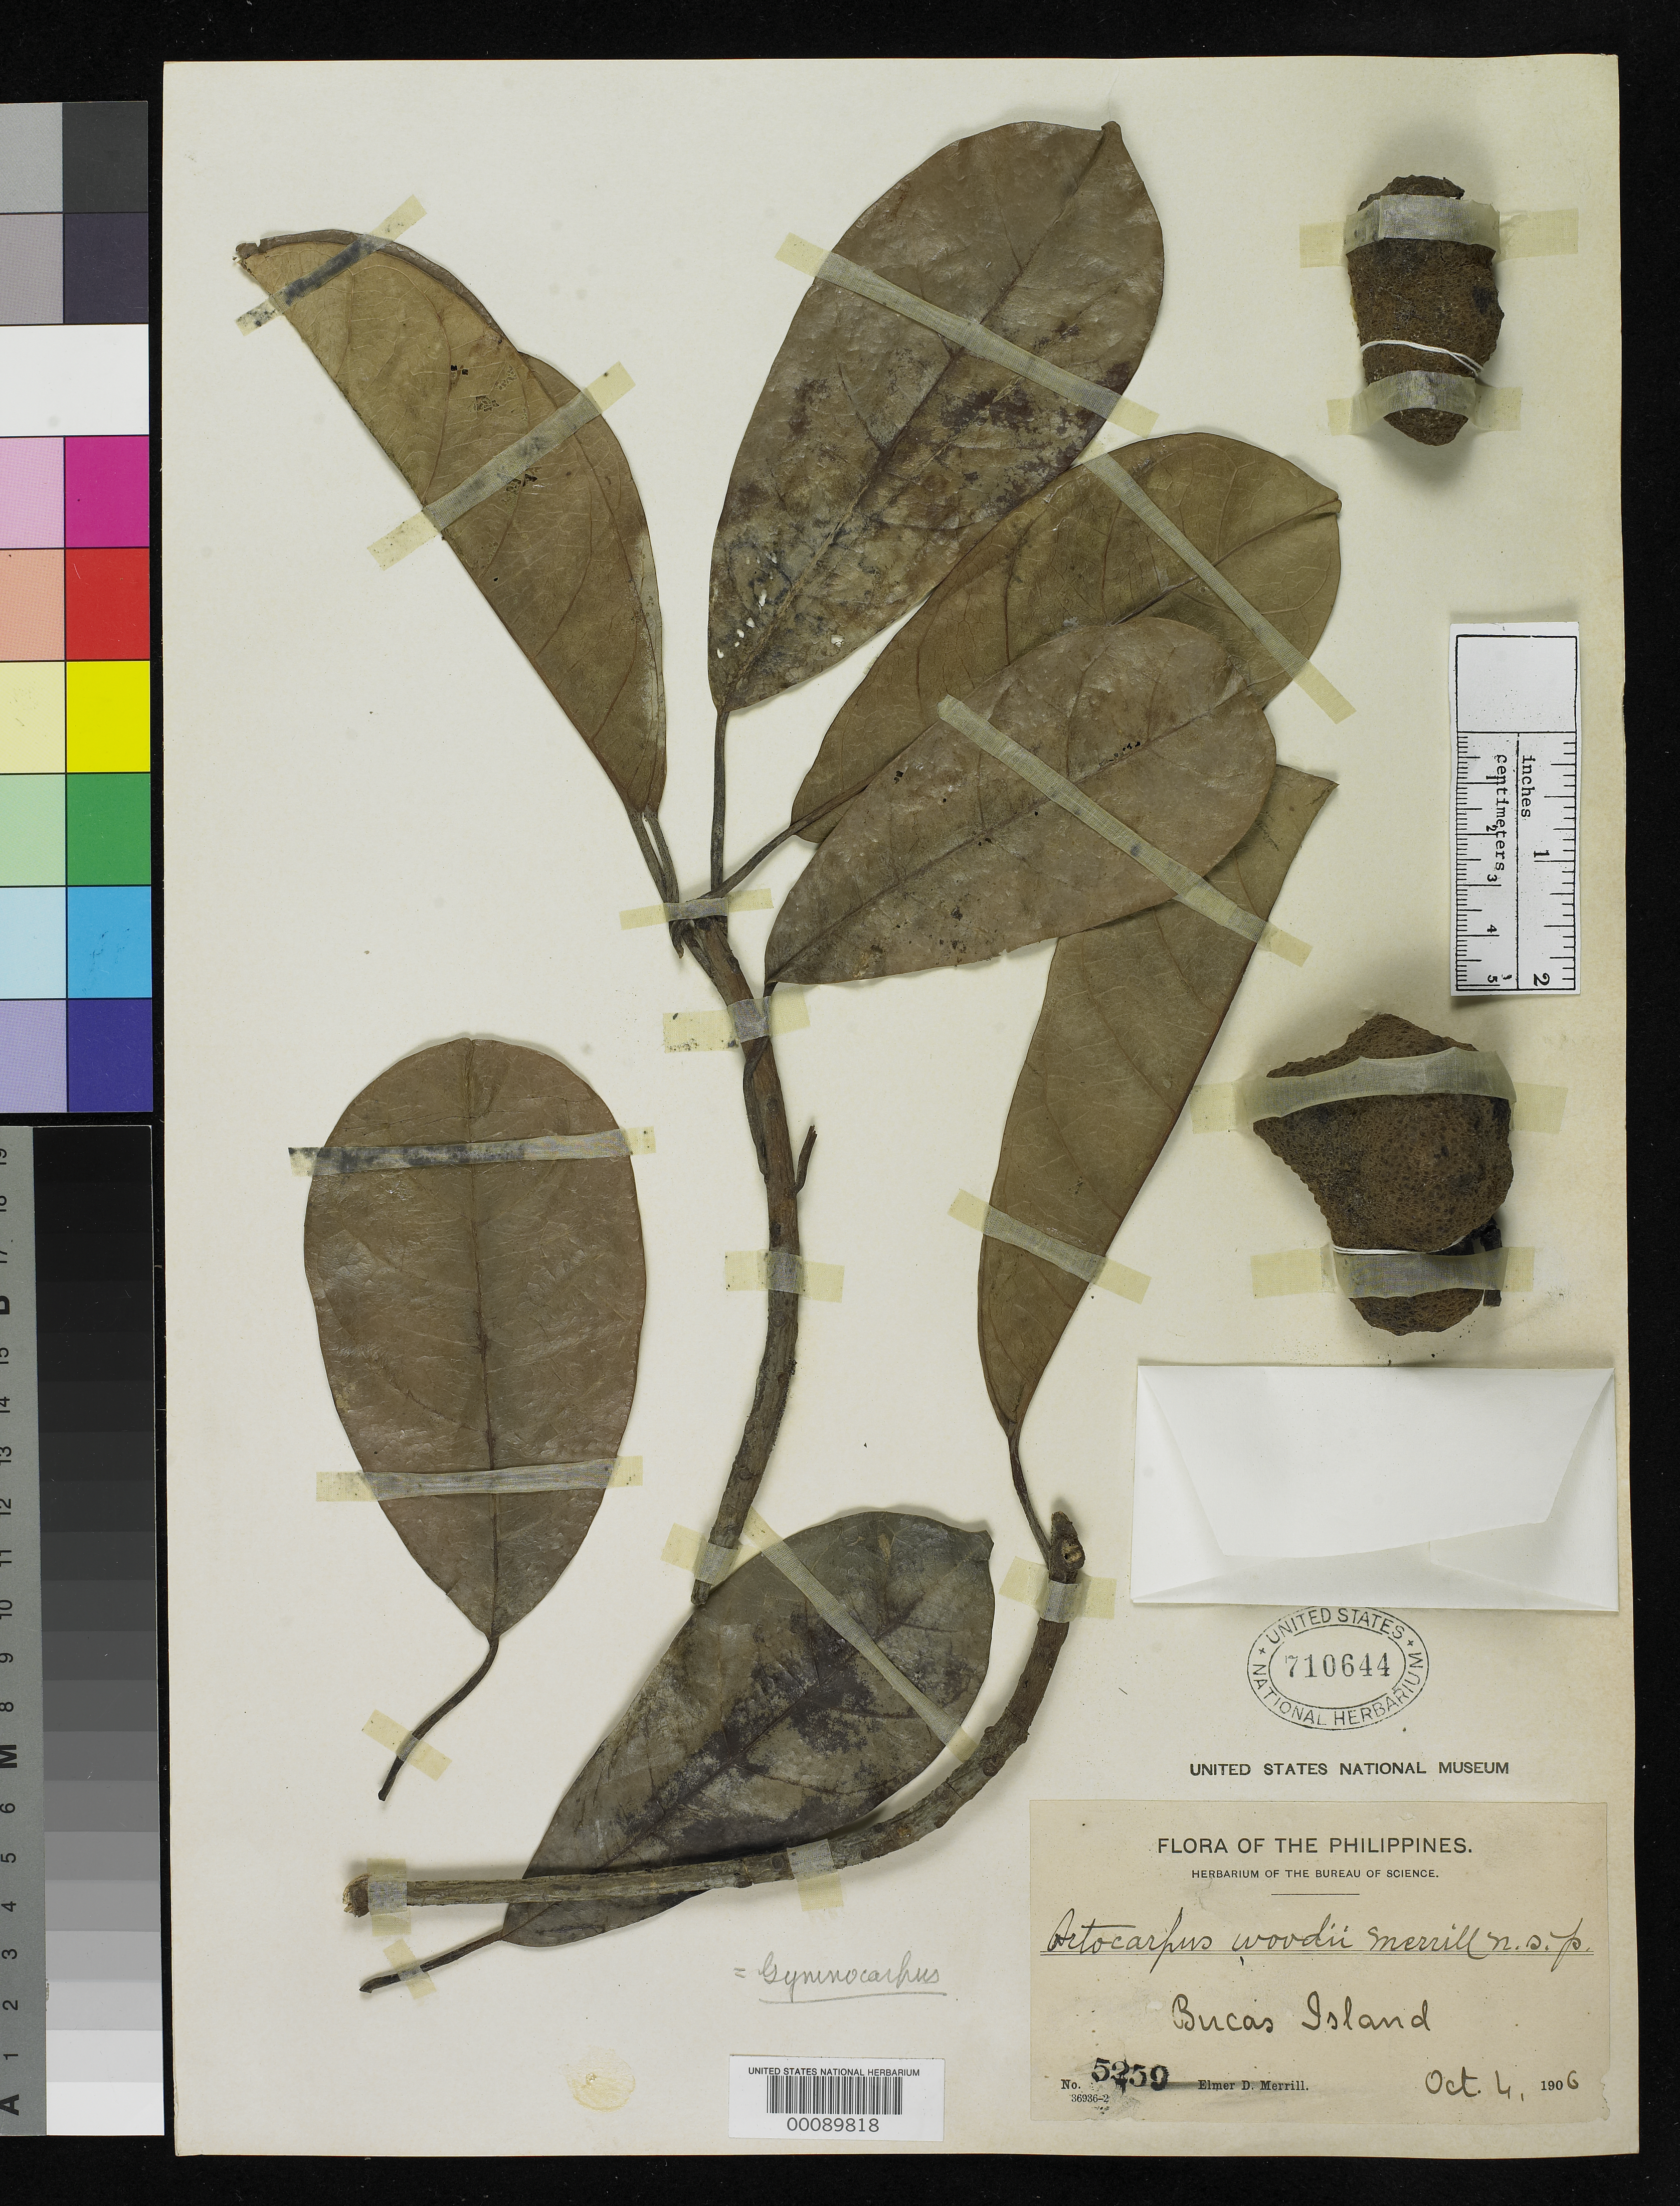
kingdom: Plantae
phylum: Tracheophyta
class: Magnoliopsida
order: Rosales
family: Moraceae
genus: Artocarpus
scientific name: Artocarpus woodii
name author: Merr.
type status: Isotype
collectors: E. D. Merrill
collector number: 5259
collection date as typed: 04 Oct 1906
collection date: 1906-10-04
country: Philippines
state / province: Caraga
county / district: Surigao del Norte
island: Bucas Grande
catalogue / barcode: US 710644